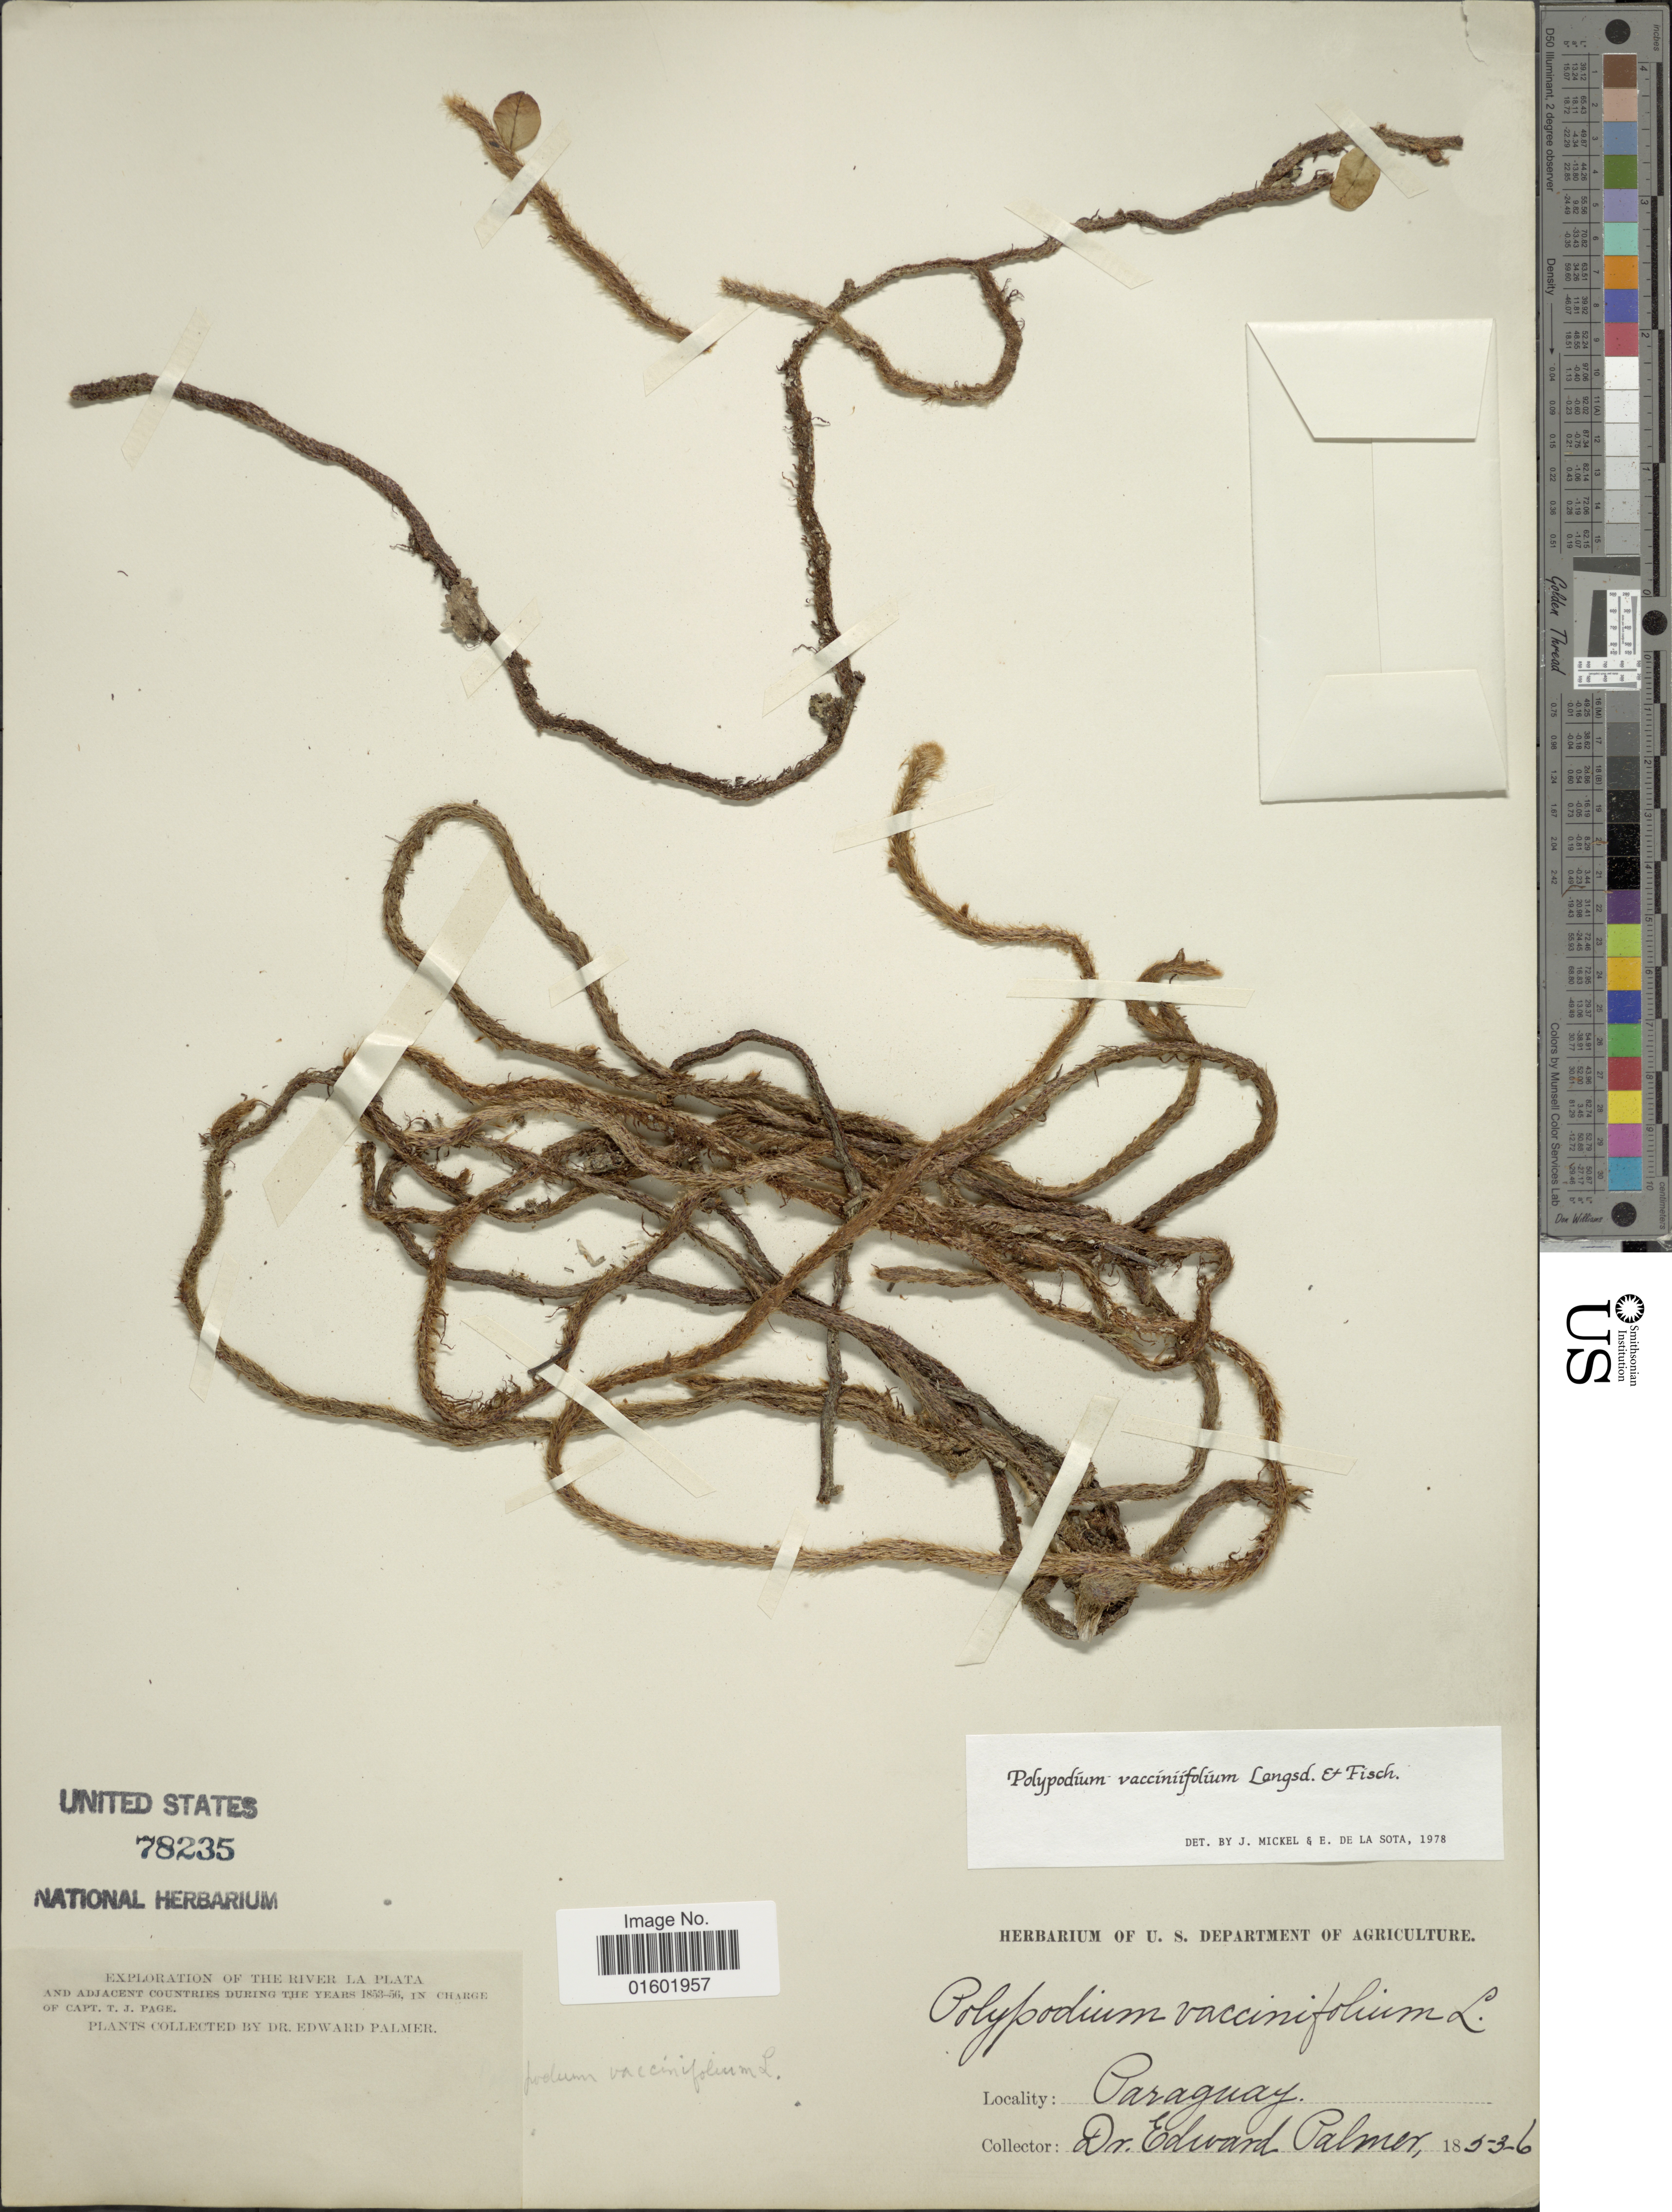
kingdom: Plantae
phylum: Tracheophyta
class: Polypodiopsida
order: Polypodiales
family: Polypodiaceae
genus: Microgramma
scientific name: Microgramma vaccinifolia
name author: (Langsd. & Fisch.) Copel.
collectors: E. Palmer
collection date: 1836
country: Paraguay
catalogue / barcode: US 78235